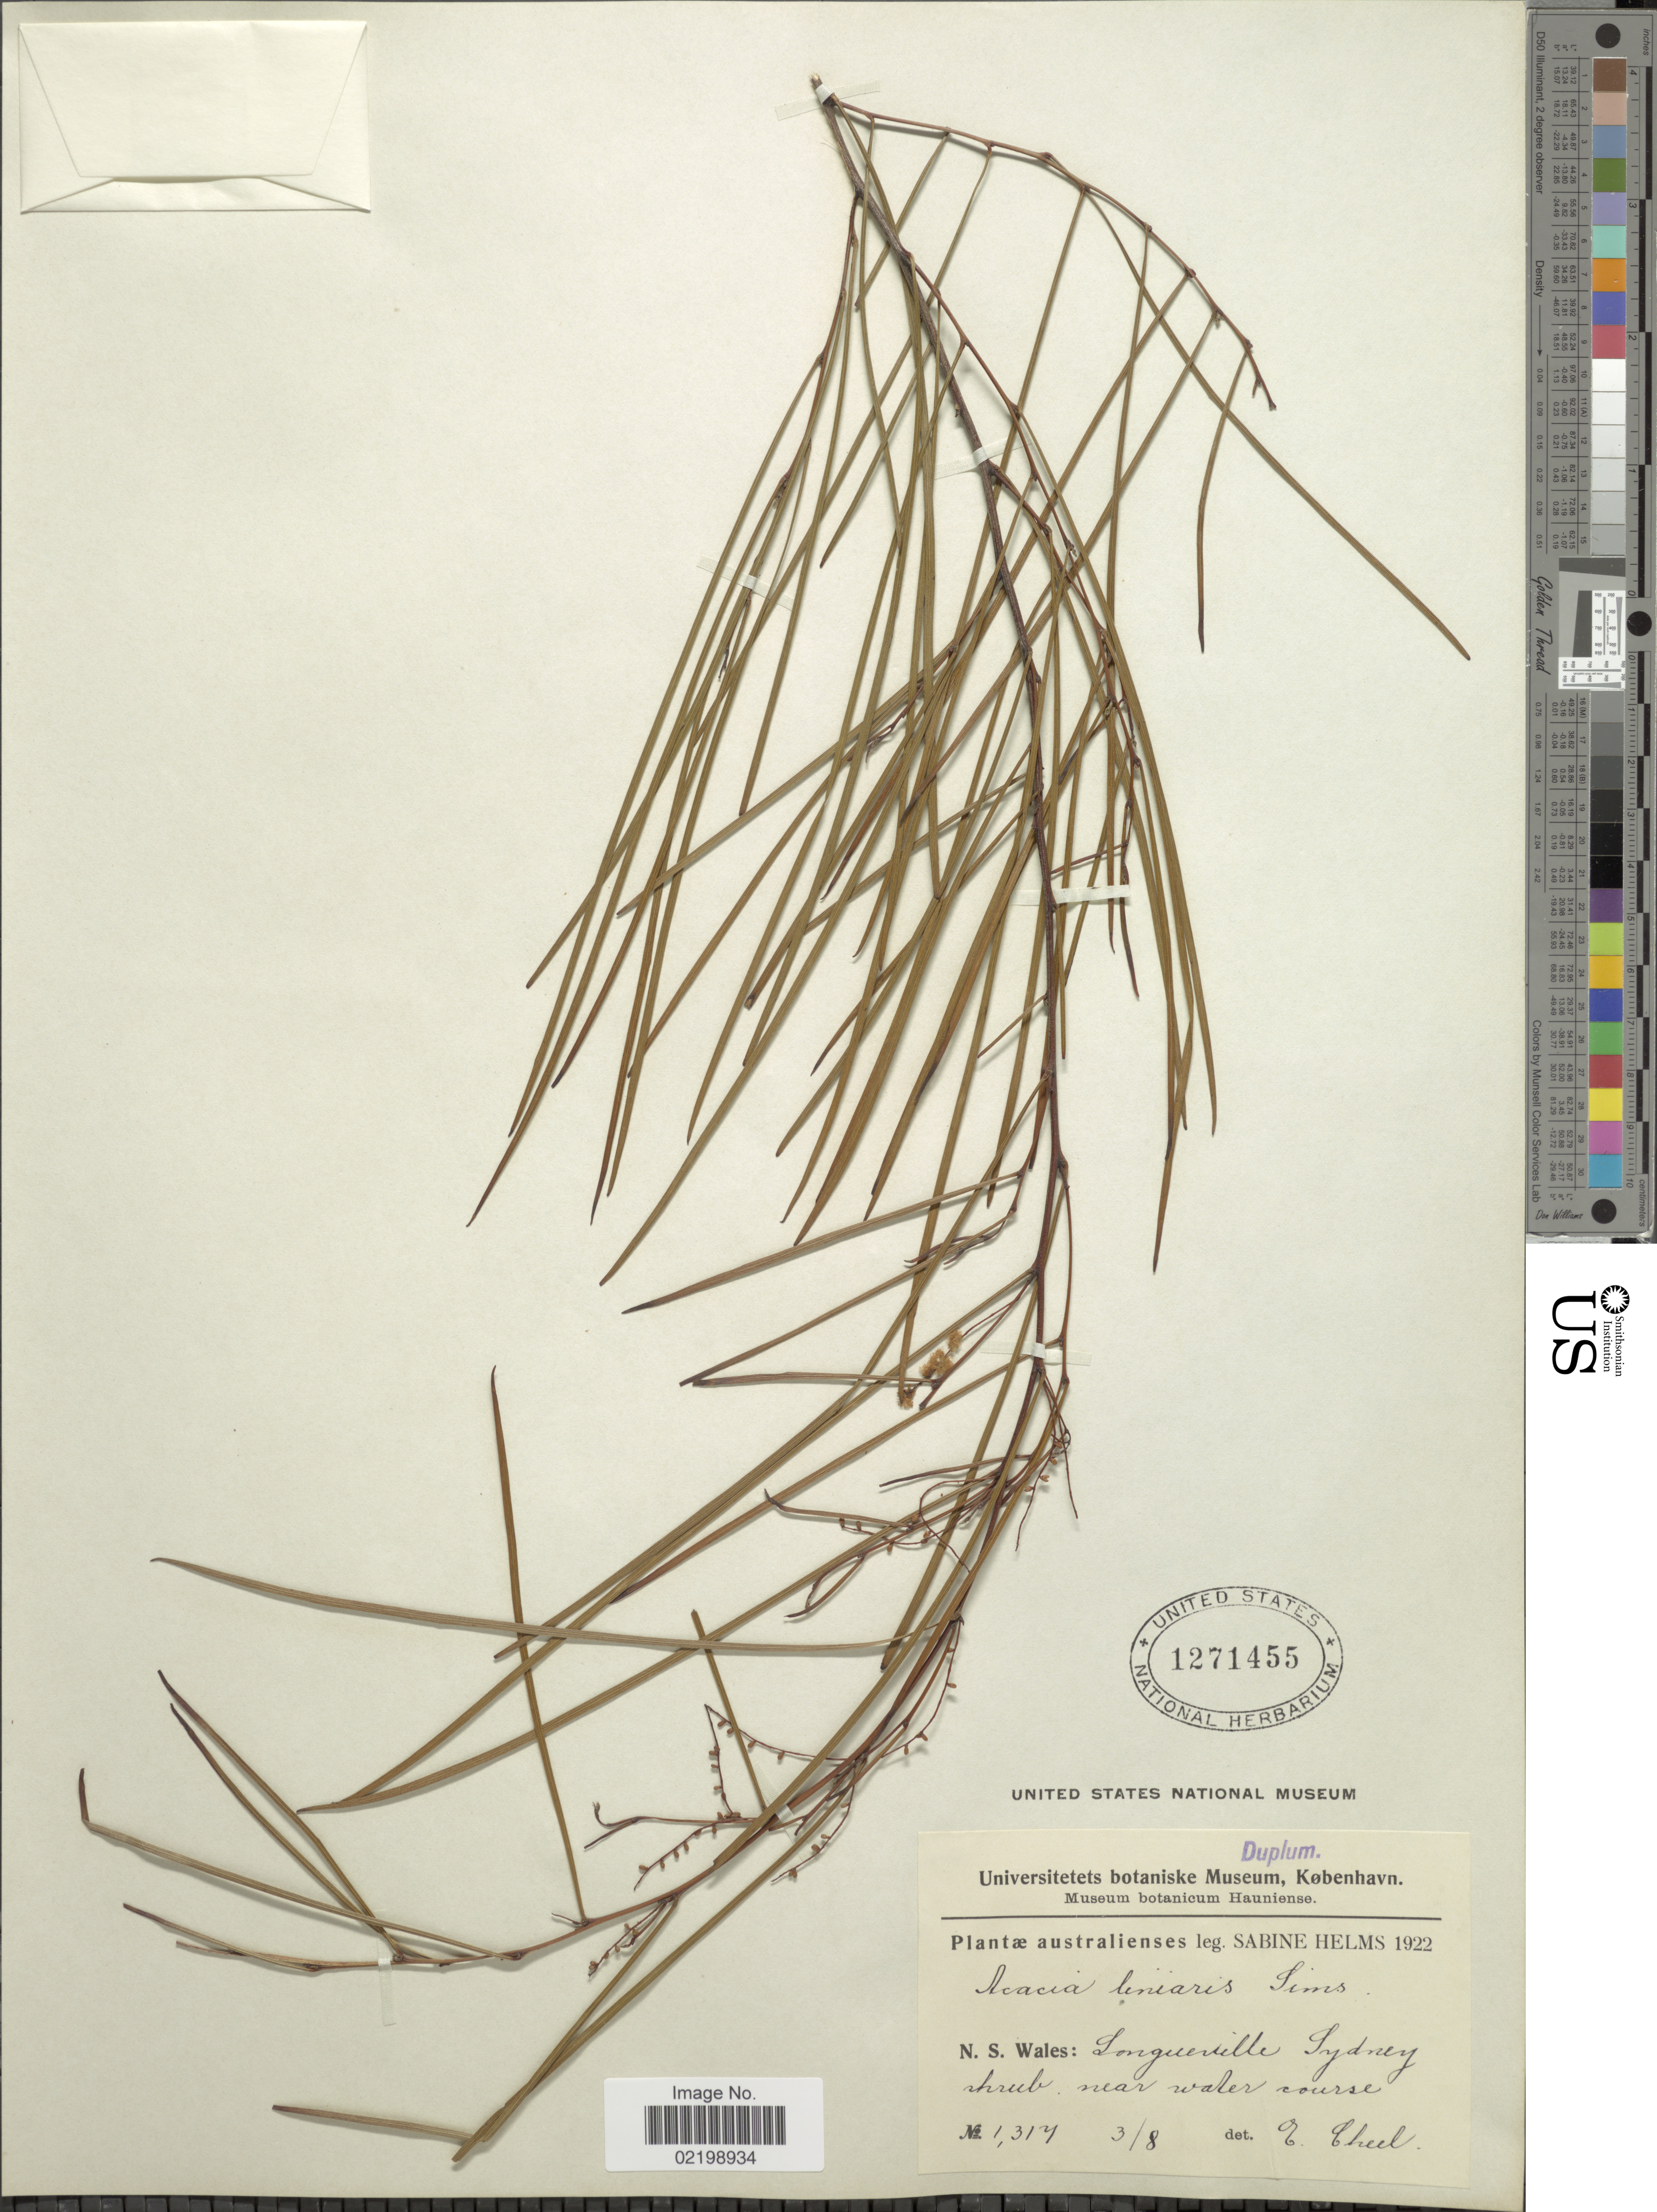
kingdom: Plantae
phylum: Tracheophyta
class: Magnoliopsida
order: Fabales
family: Fabaceae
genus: Acacia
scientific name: Acacia longissima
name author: H.L. Wendl.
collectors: S. Helms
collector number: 1314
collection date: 1922-08-03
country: Australia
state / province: New South Wales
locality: N.S. Wales: Longueville, Sydney shrub, near water course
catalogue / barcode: US 1271455